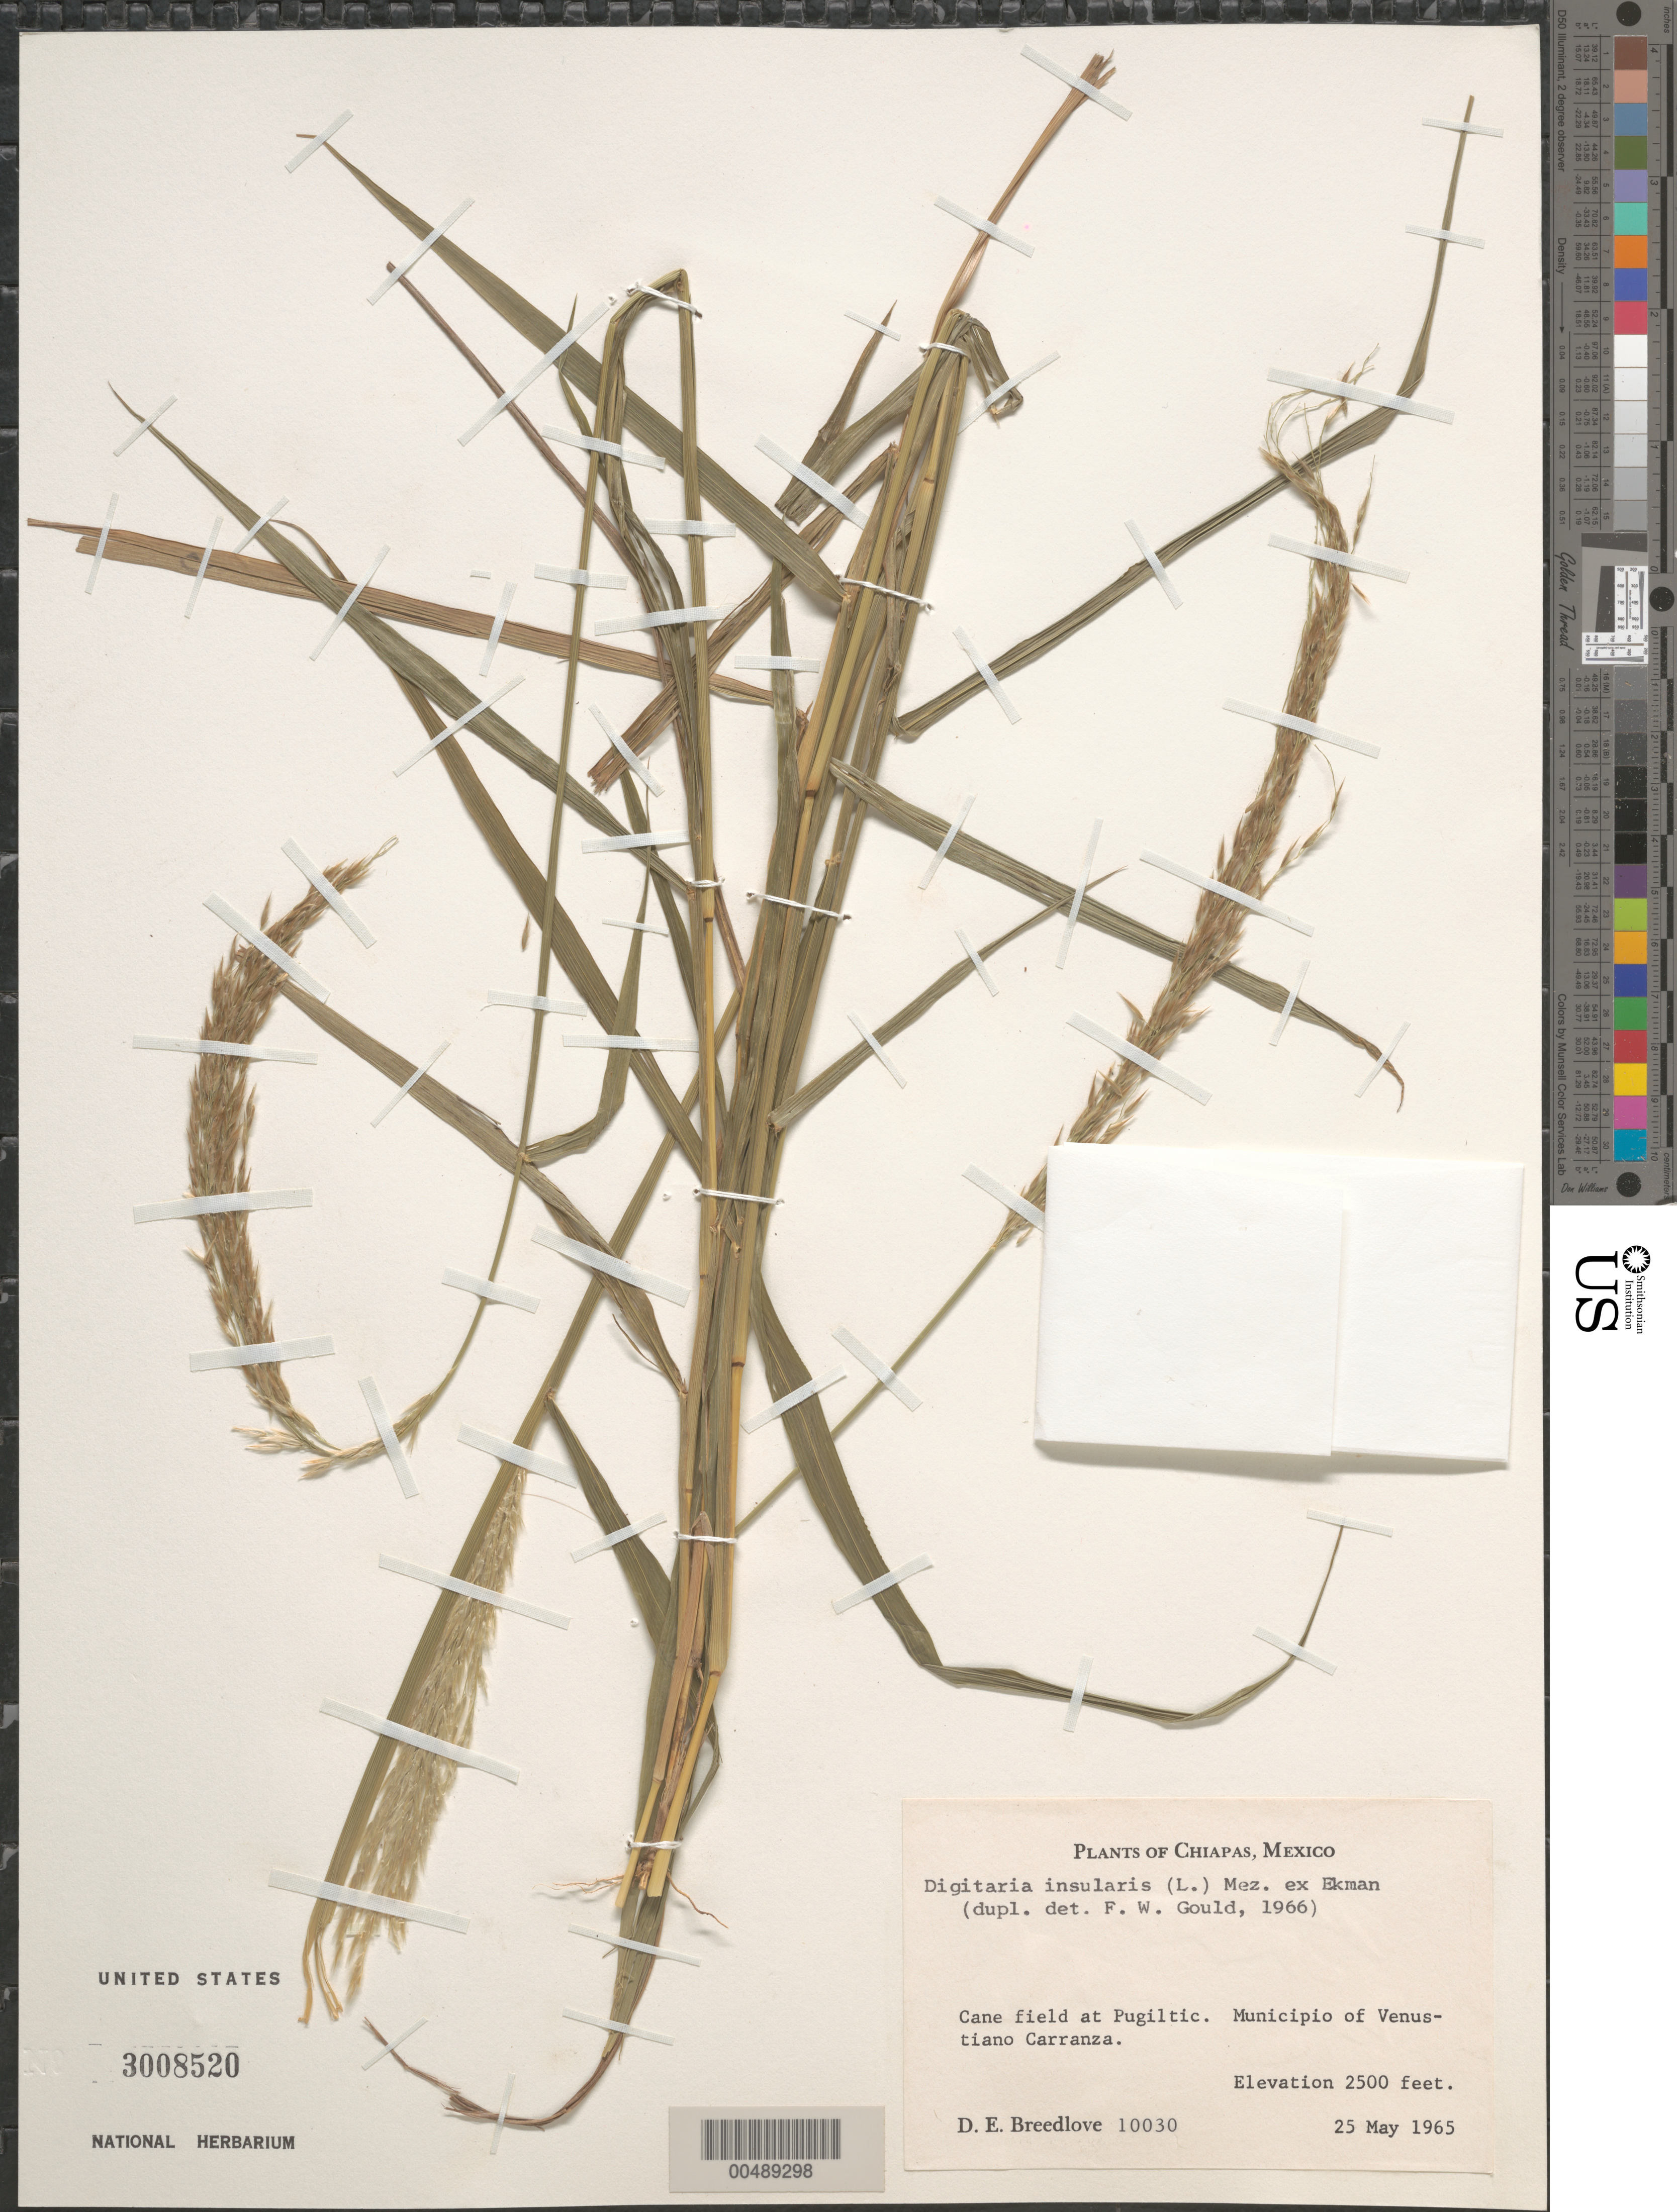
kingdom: Plantae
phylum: Tracheophyta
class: Liliopsida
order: Poales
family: Poaceae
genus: Digitaria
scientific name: Digitaria insularis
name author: (L.) Fedde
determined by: Gould, F. W.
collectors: D. E. Breedlove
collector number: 10030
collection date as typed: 25 May 1965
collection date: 1965-05-25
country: Mexico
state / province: Chiapas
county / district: Venustiano Carranza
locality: At Pugiltic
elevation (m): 762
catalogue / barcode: US 3008520